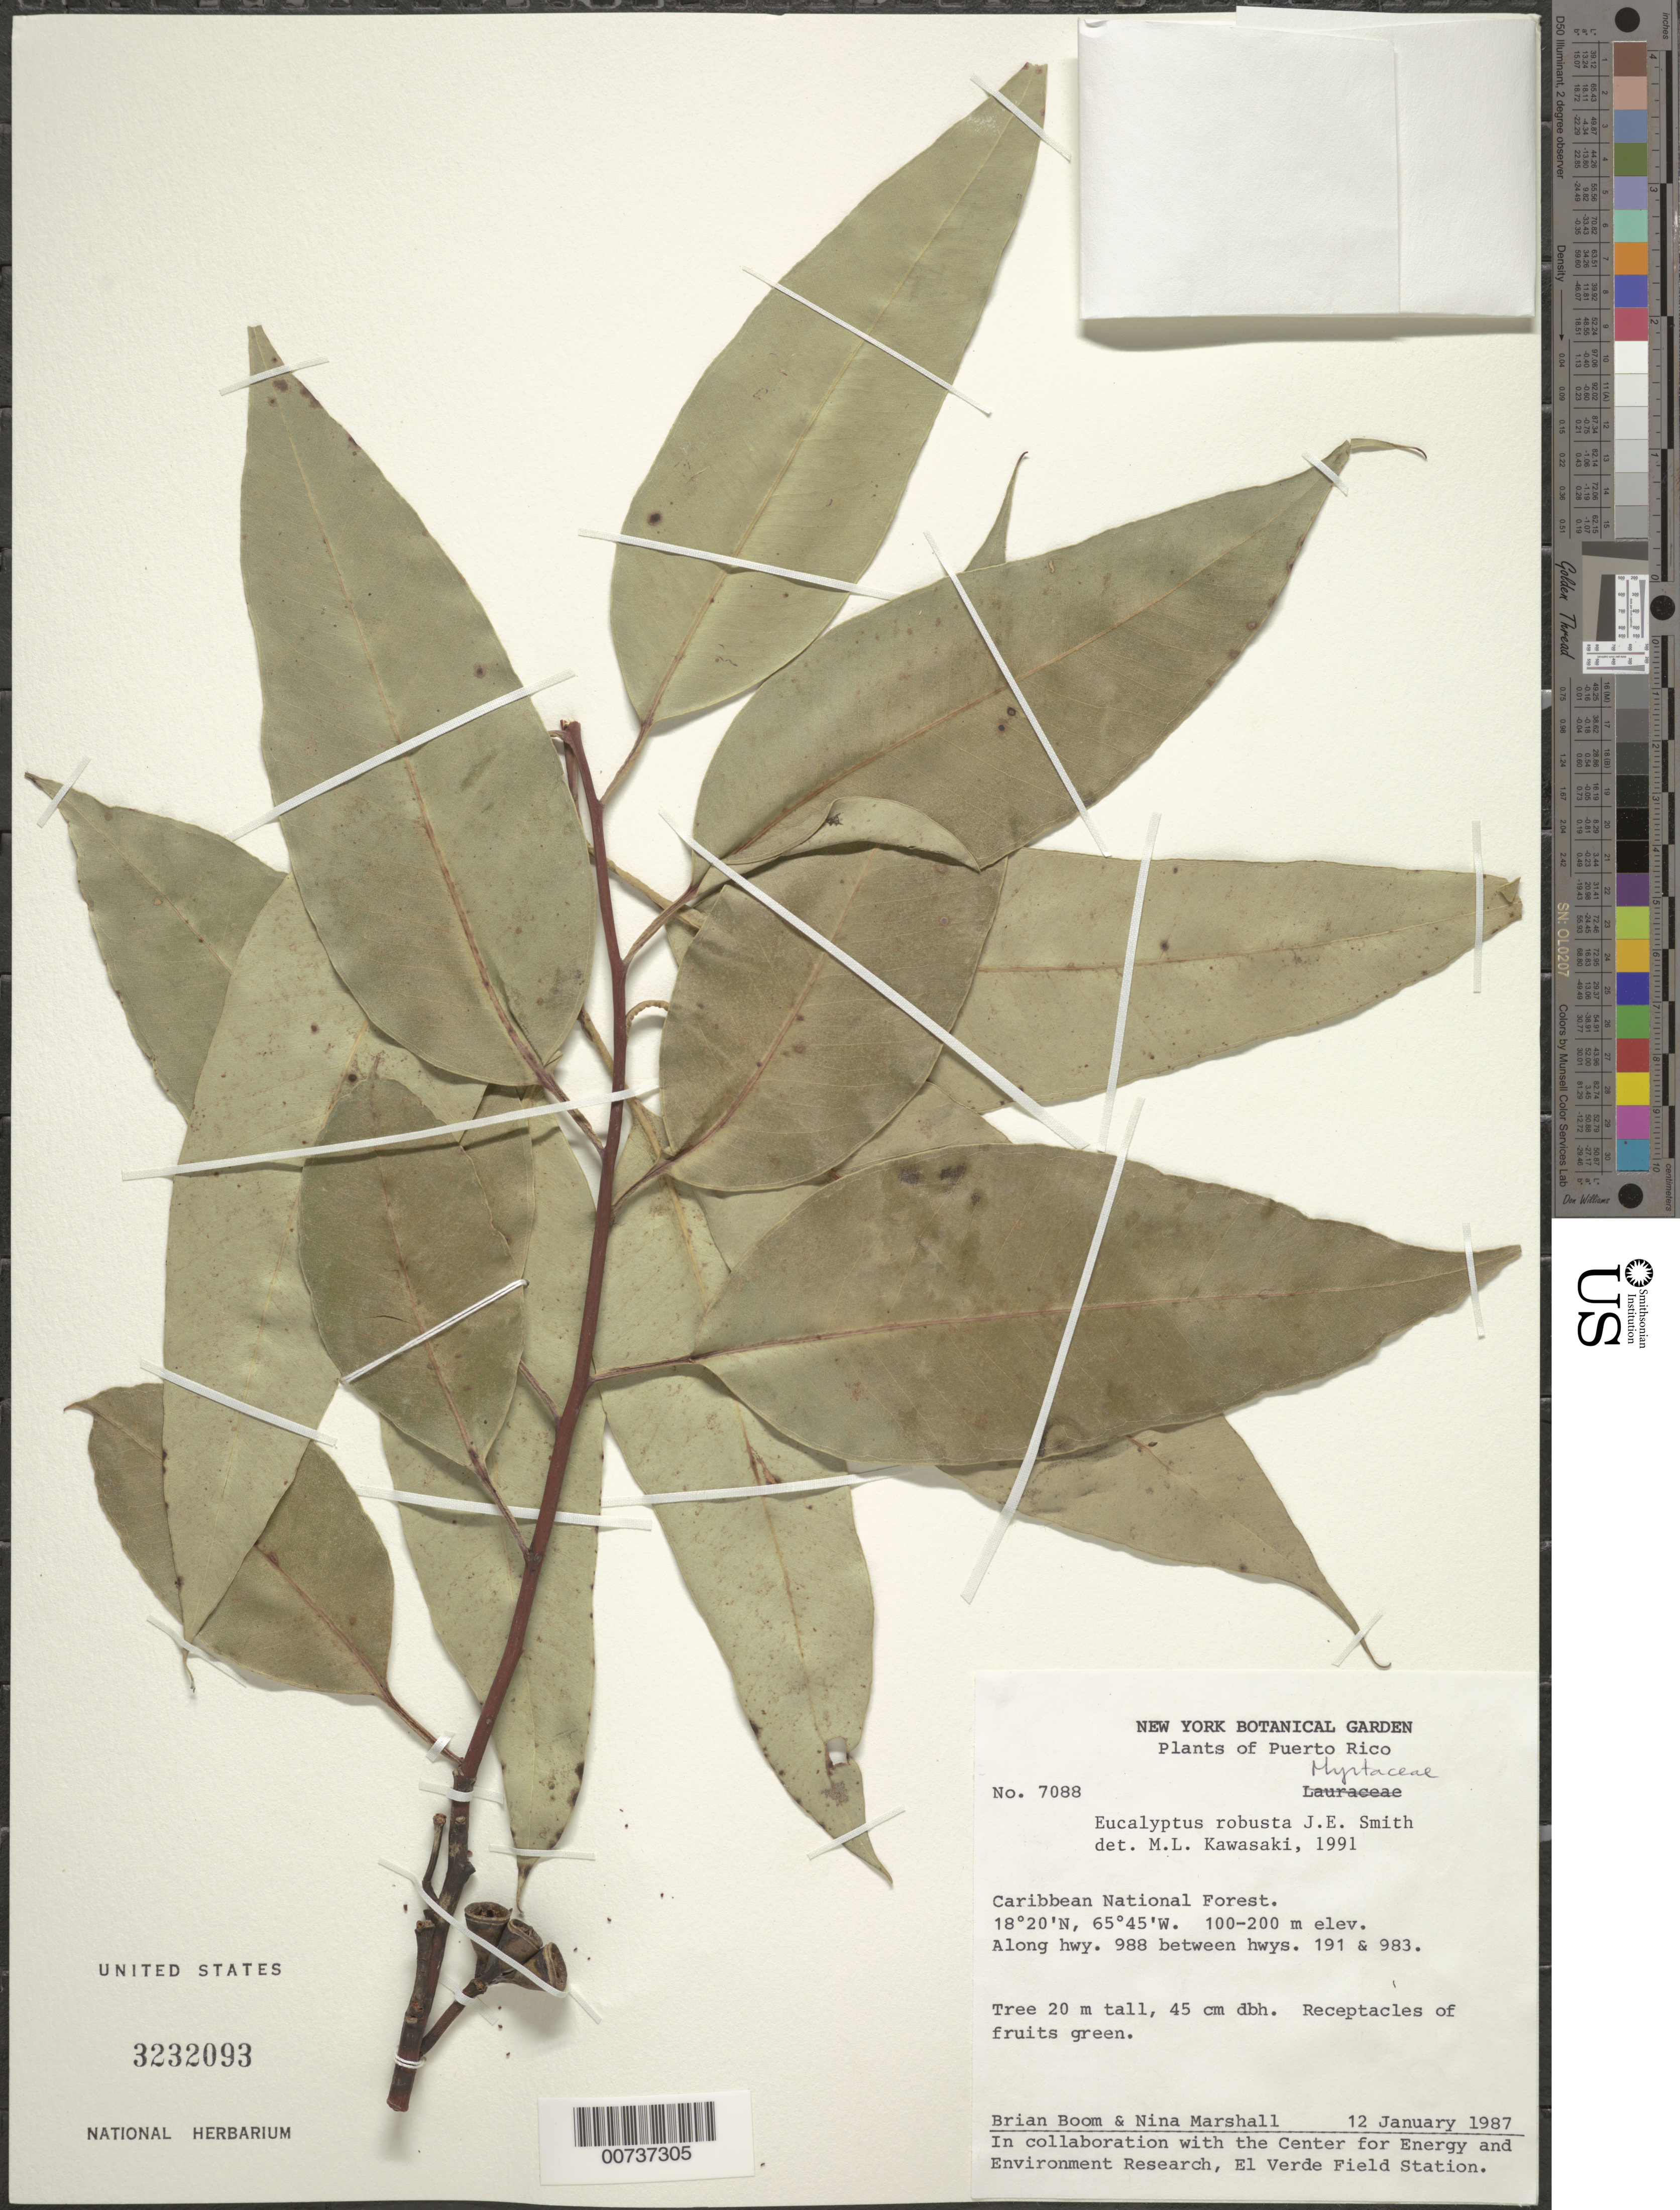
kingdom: Plantae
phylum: Tracheophyta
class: Magnoliopsida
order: Myrtales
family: Myrtaceae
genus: Eucalyptus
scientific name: Eucalyptus robusta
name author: Sm.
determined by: Kawasaki, María L.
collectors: B. M. Boom & N. Marshall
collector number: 7088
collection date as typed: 12 Jan 1987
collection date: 1987-01-12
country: Puerto Rico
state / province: Río Grande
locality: Caribbean National Forest. Along hwy. 988 between hwys. 191 & 983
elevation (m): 100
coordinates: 18.33333333, -65.75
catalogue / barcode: US 3232093